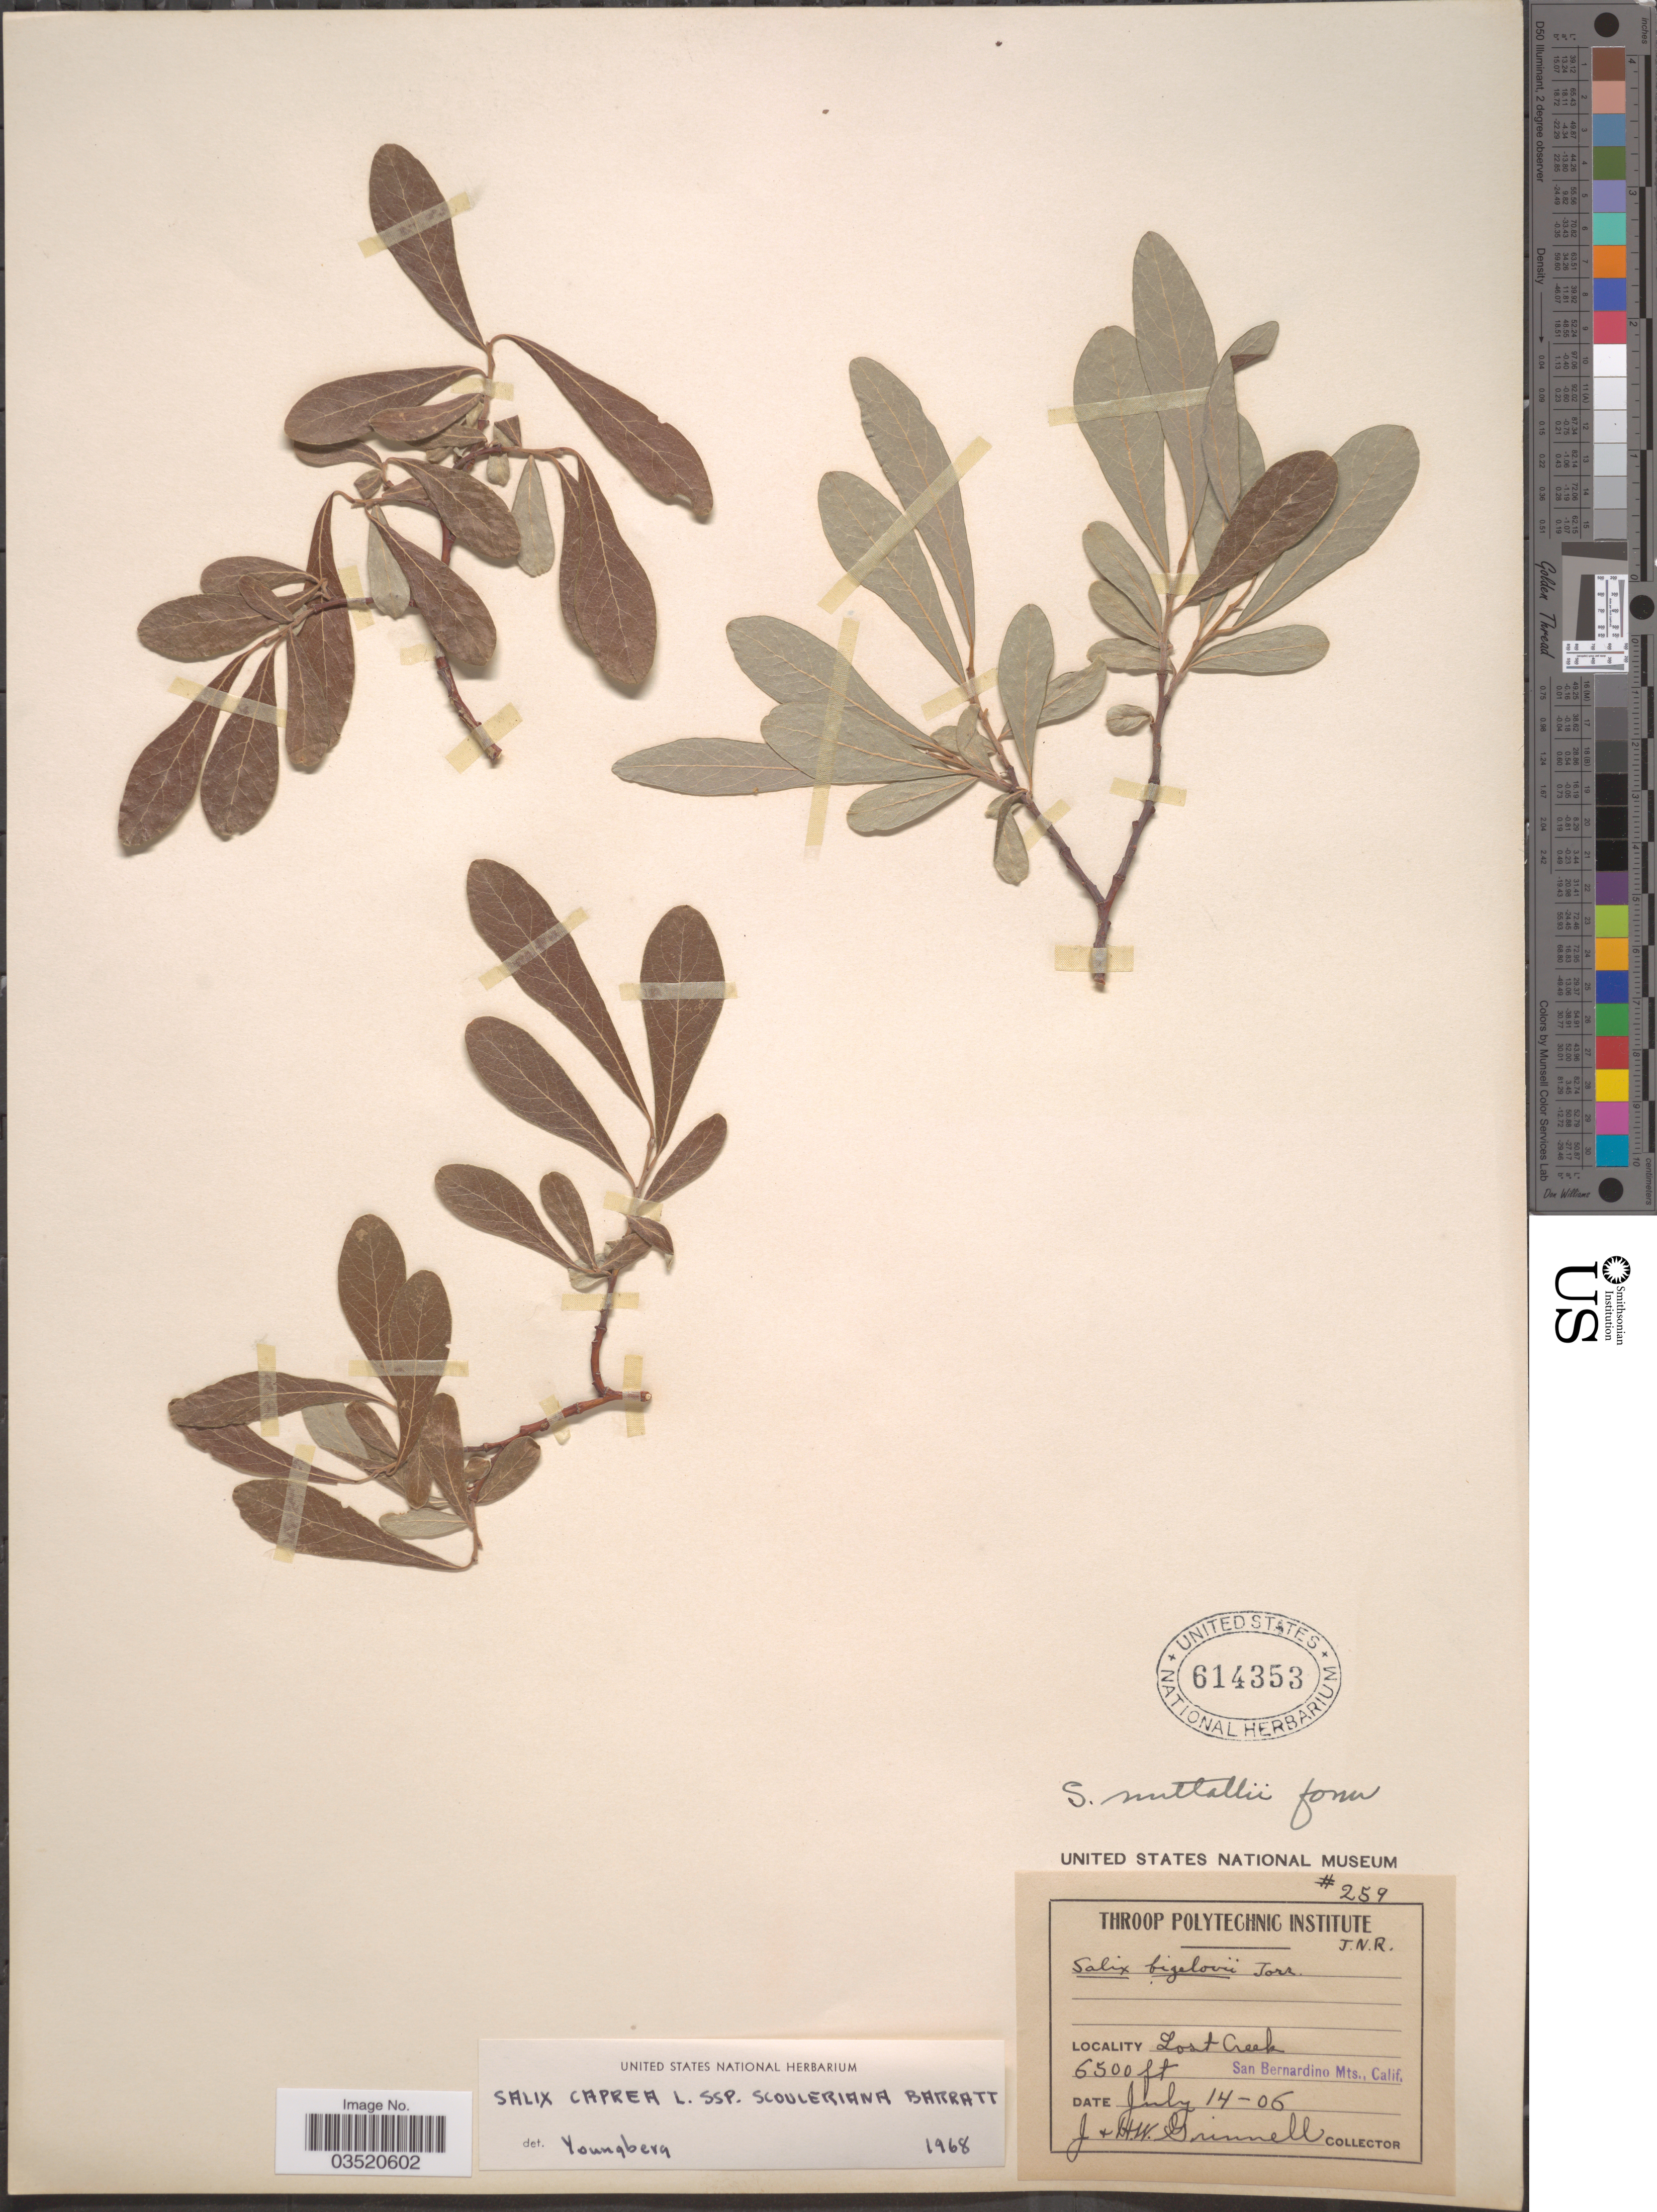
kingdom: Plantae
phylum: Tracheophyta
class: Magnoliopsida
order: Malpighiales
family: Salicaceae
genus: Salix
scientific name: Salix scouleriana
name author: Barratt ex Hook.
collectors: J. Grinnell & H. Grinnell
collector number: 259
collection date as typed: Transcribed d/m/y: 14/7/6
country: United States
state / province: California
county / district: San Bernardino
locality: Lost Creek. San Bernardino Mts.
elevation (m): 1981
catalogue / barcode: US 614353